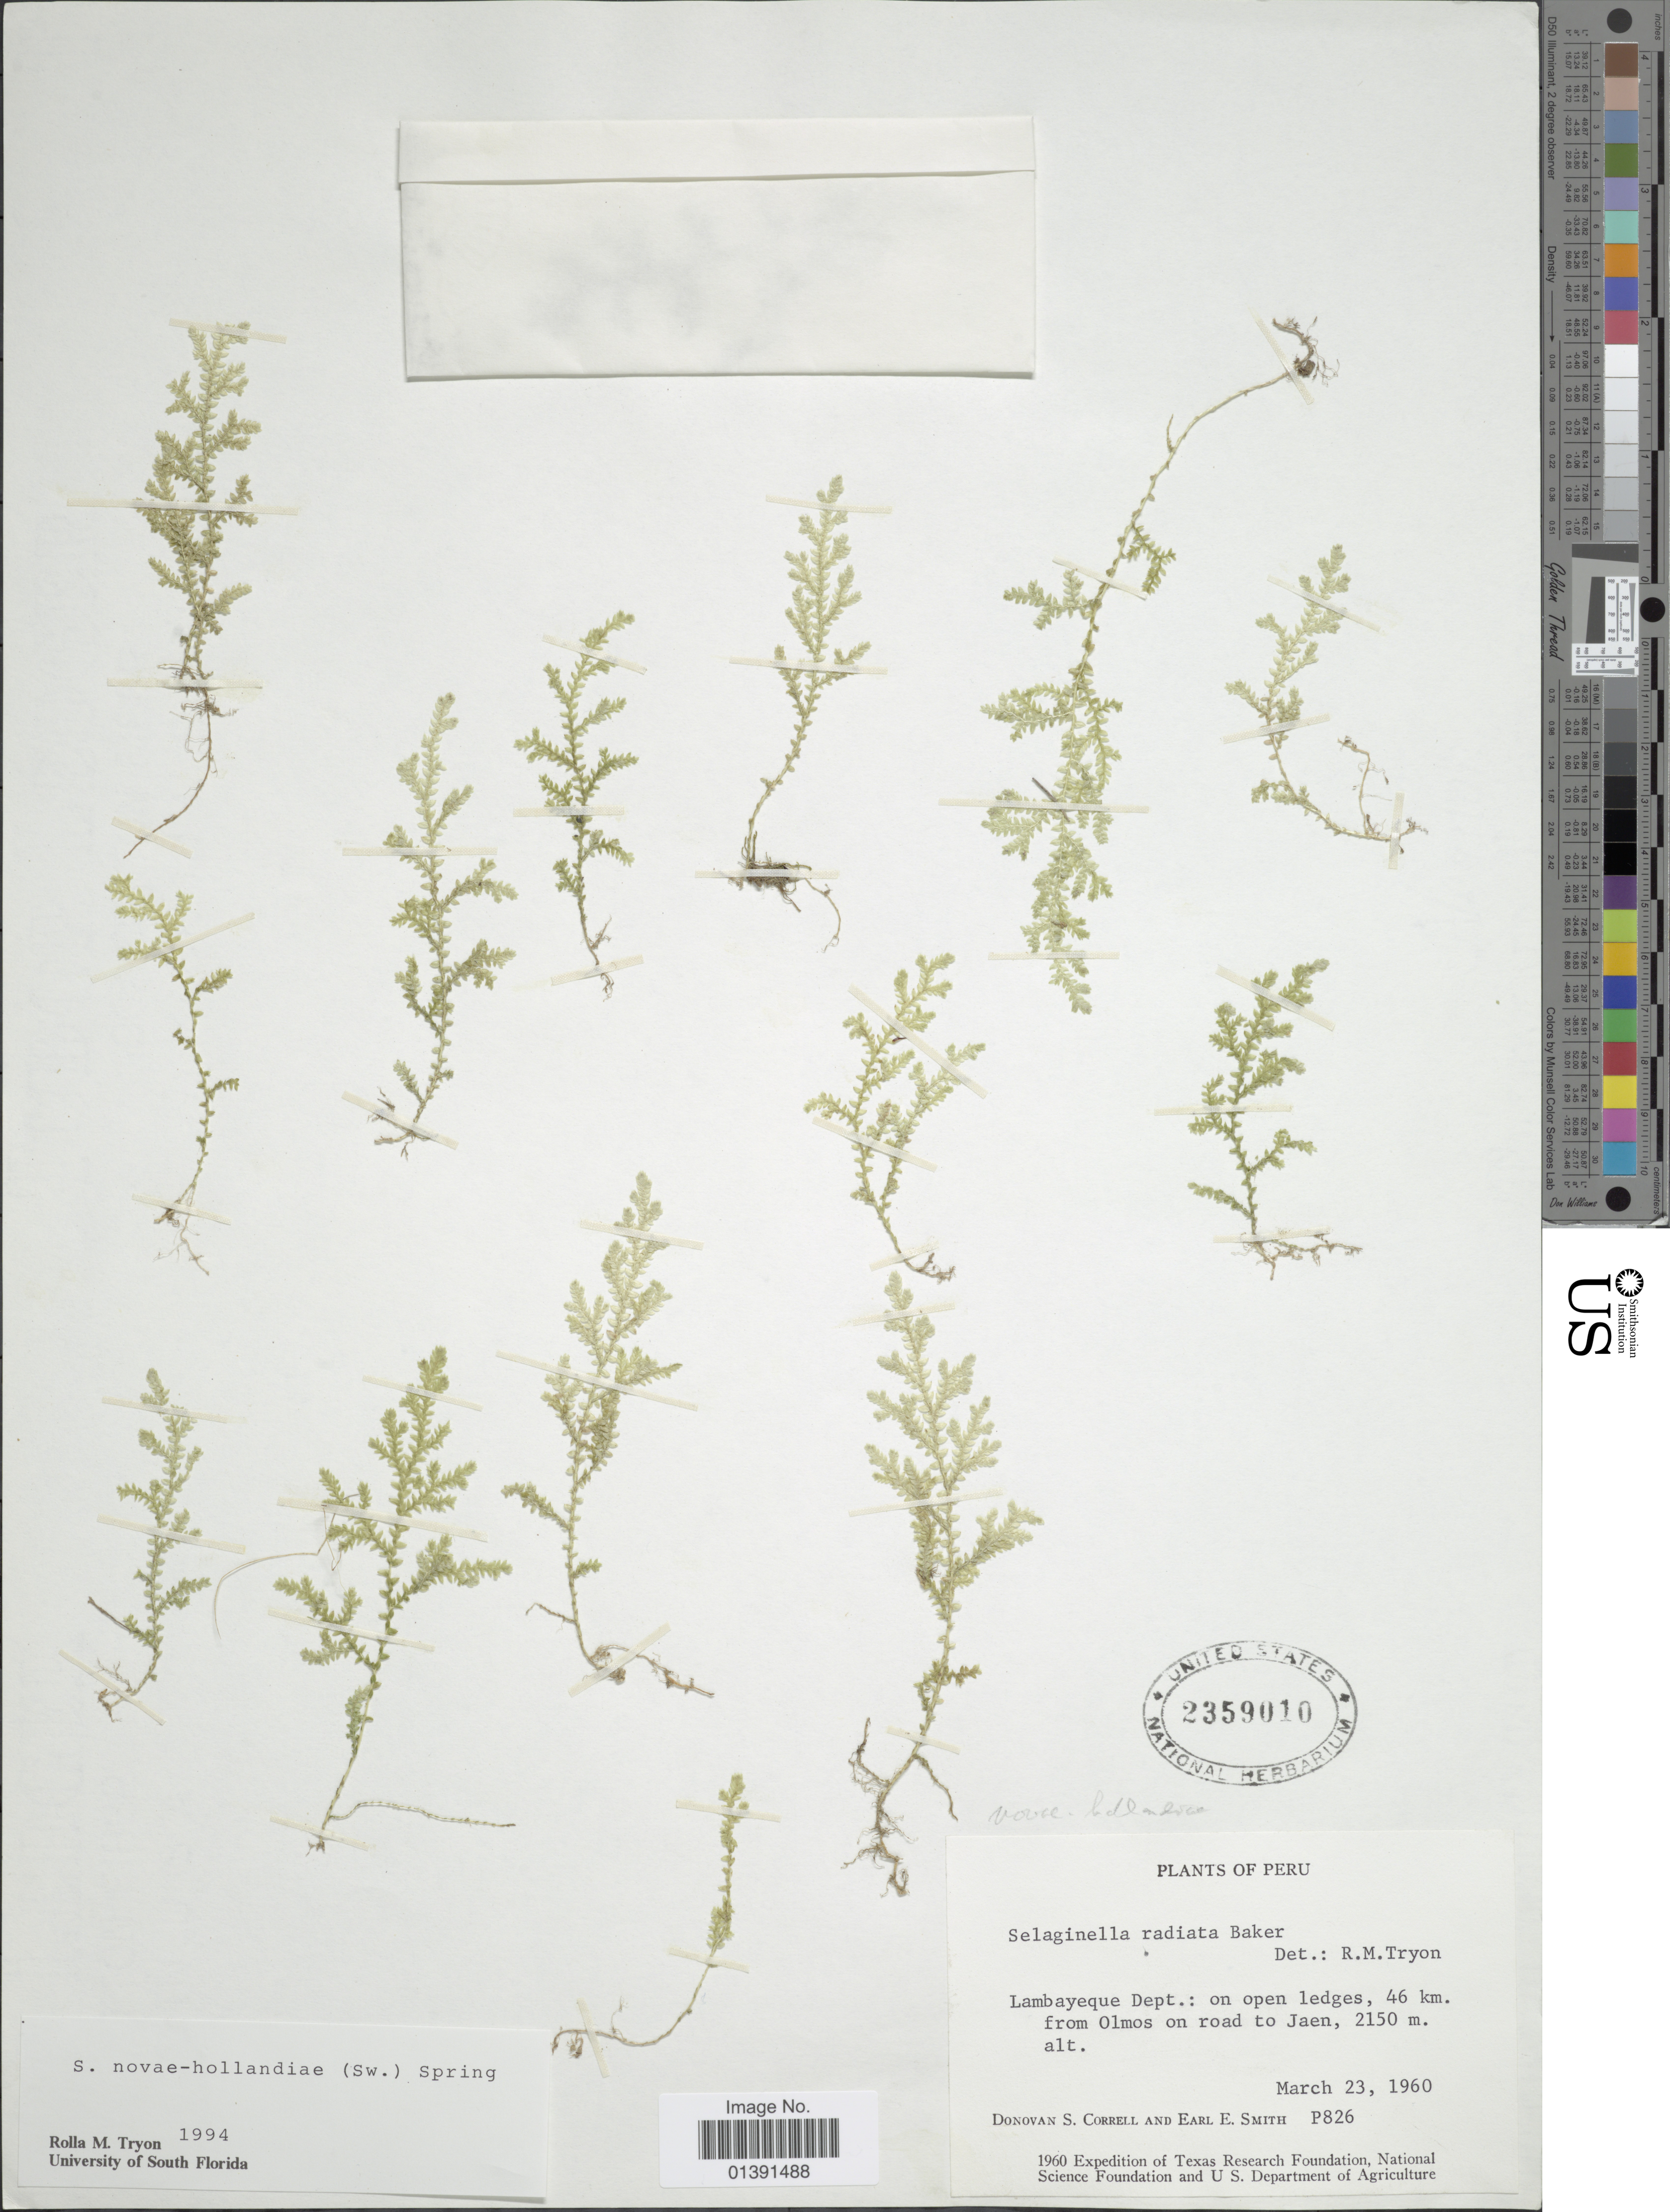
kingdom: Plantae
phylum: Tracheophyta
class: Lycopodiopsida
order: Selaginellales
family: Selaginellaceae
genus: Selaginella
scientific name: Selaginella novae-hollandiae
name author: (Sw.) Spring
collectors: D. S. Correll & E. E. Smith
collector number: P826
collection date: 1960-03-23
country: Peru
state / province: Lambayeque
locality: On open ledges, 46km from Olmos on road to Jaen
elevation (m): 2150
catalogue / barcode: US 2359010